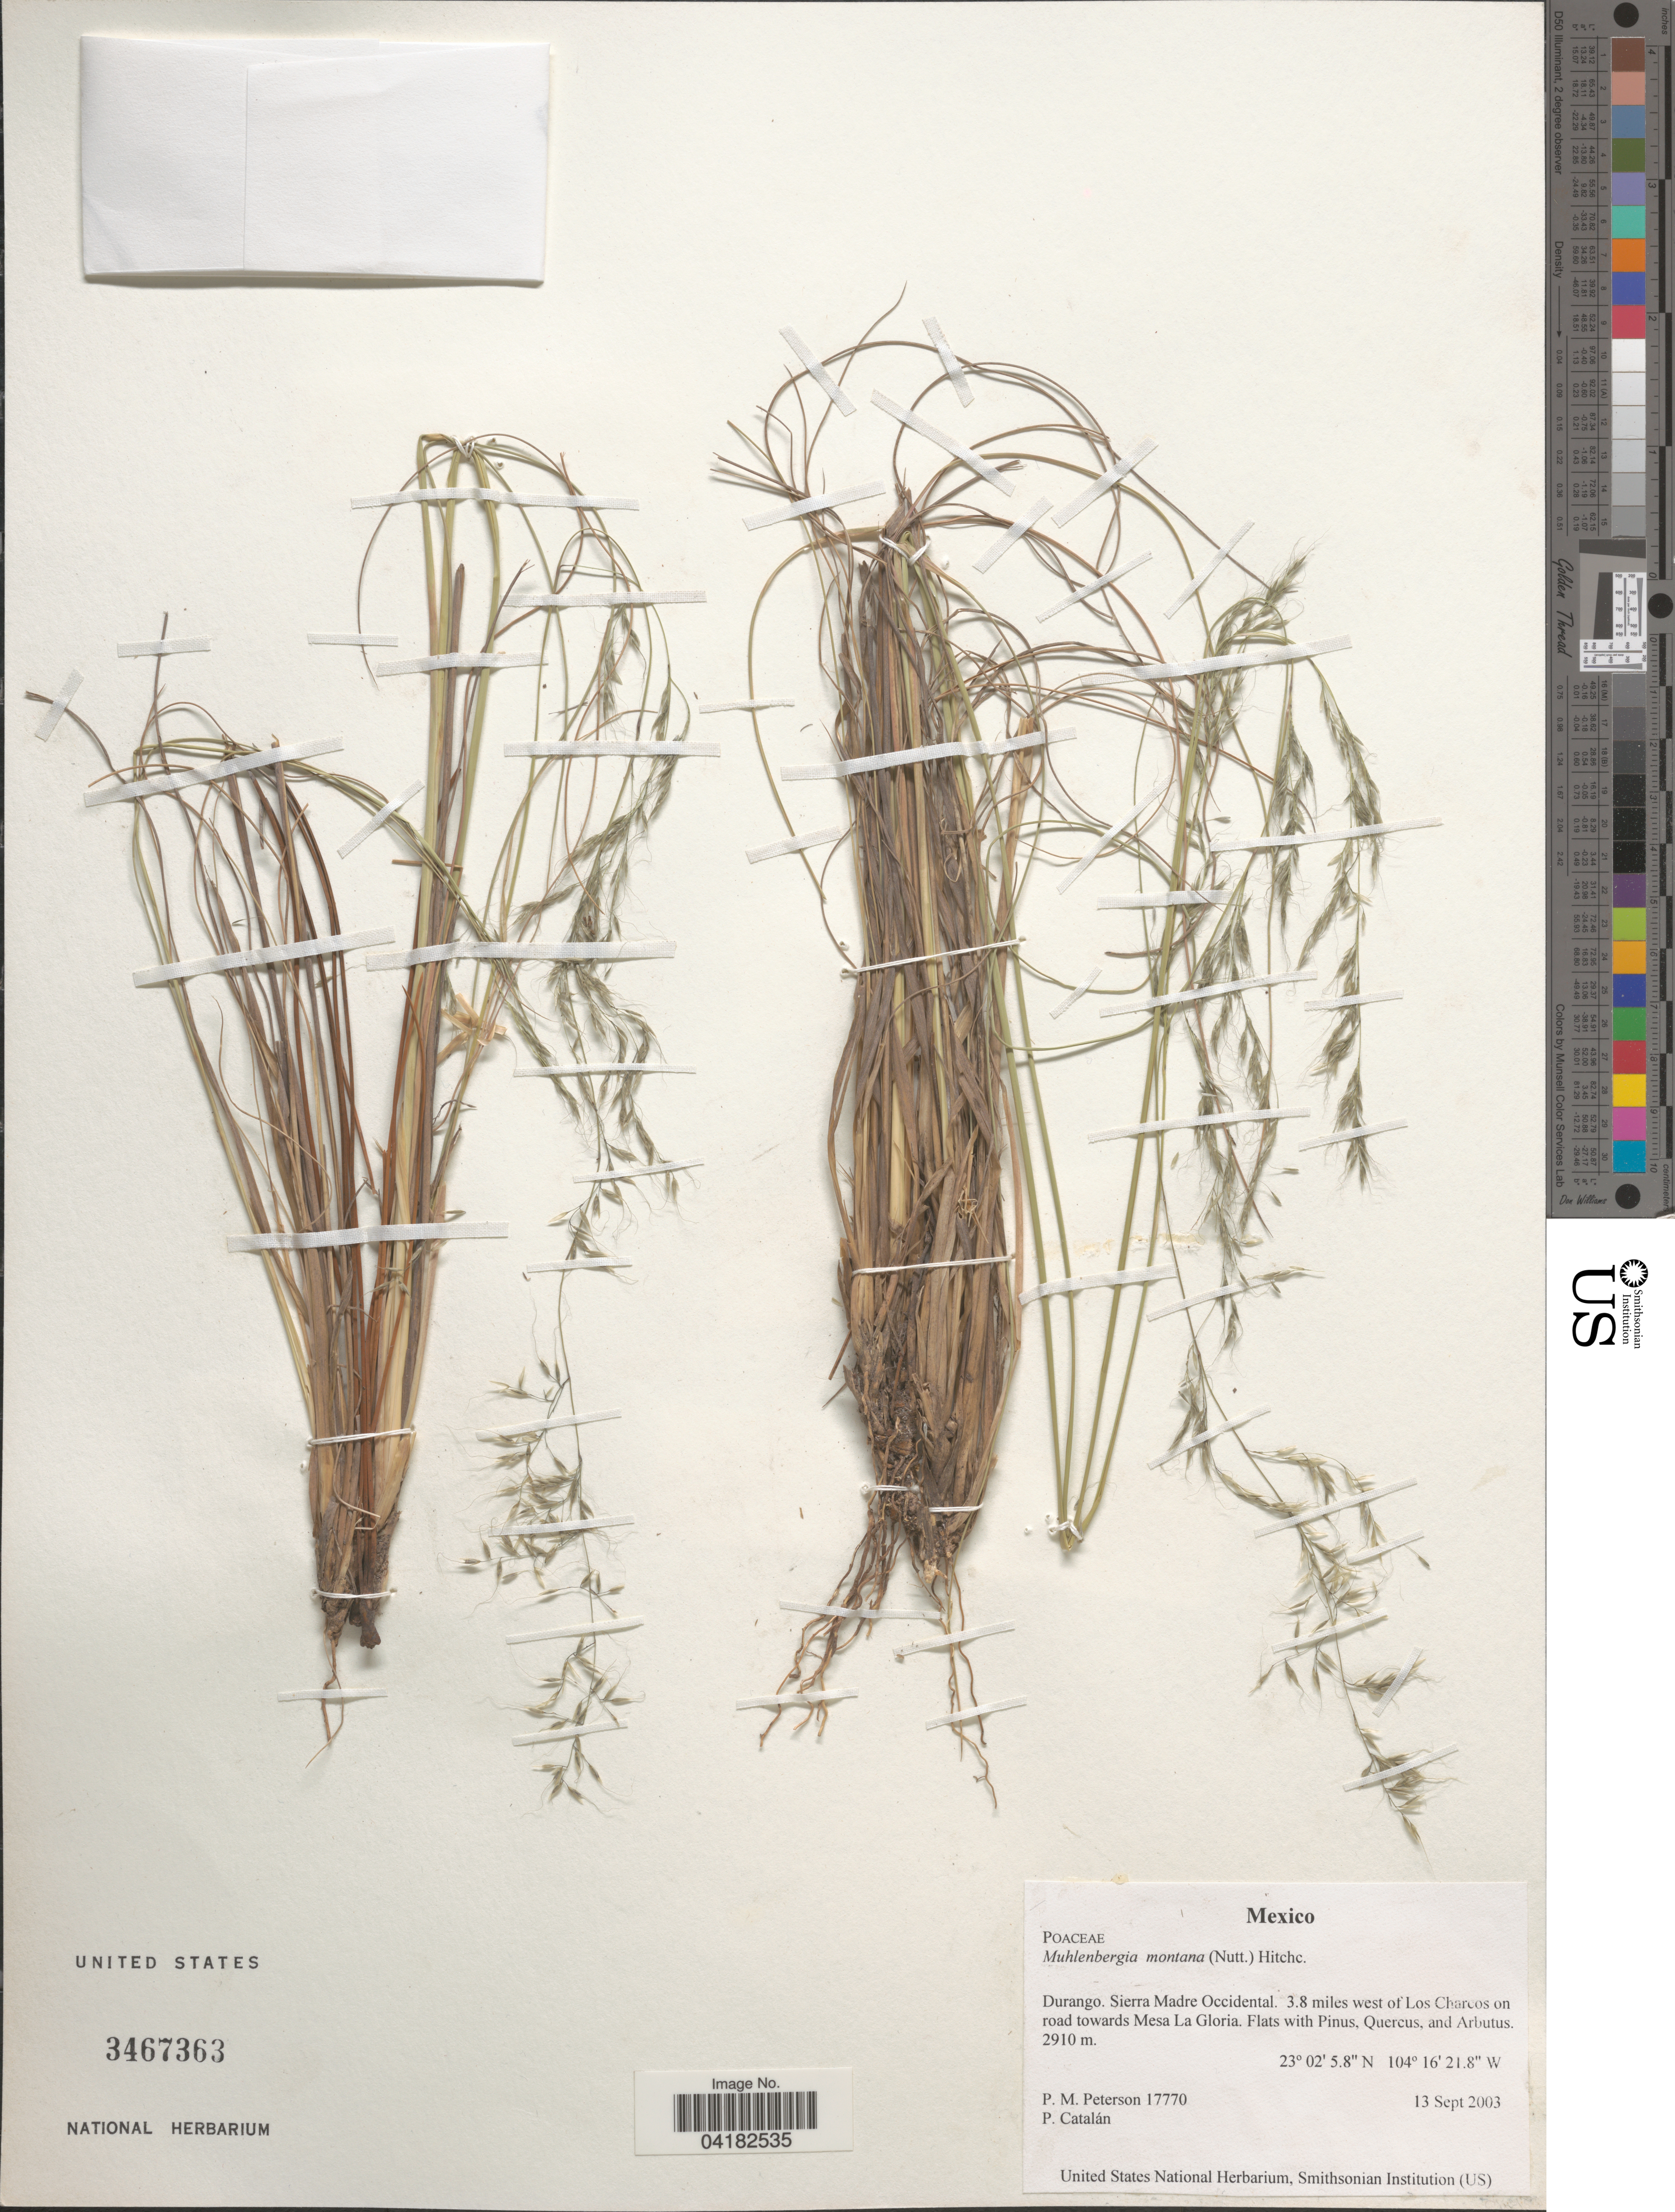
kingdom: Plantae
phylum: Tracheophyta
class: Liliopsida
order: Poales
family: Poaceae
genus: Muhlenbergia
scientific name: Muhlenbergia montana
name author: (Nutt.) Hitchc.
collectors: P. M. Peterson & P. Catalán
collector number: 17770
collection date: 2003-09-13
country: Mexico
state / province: Durango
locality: Sierra Madre Occidental. 3.8 miles west of Los Charcos on road towards Mesa La Gloria.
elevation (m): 2910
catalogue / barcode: US 3467363